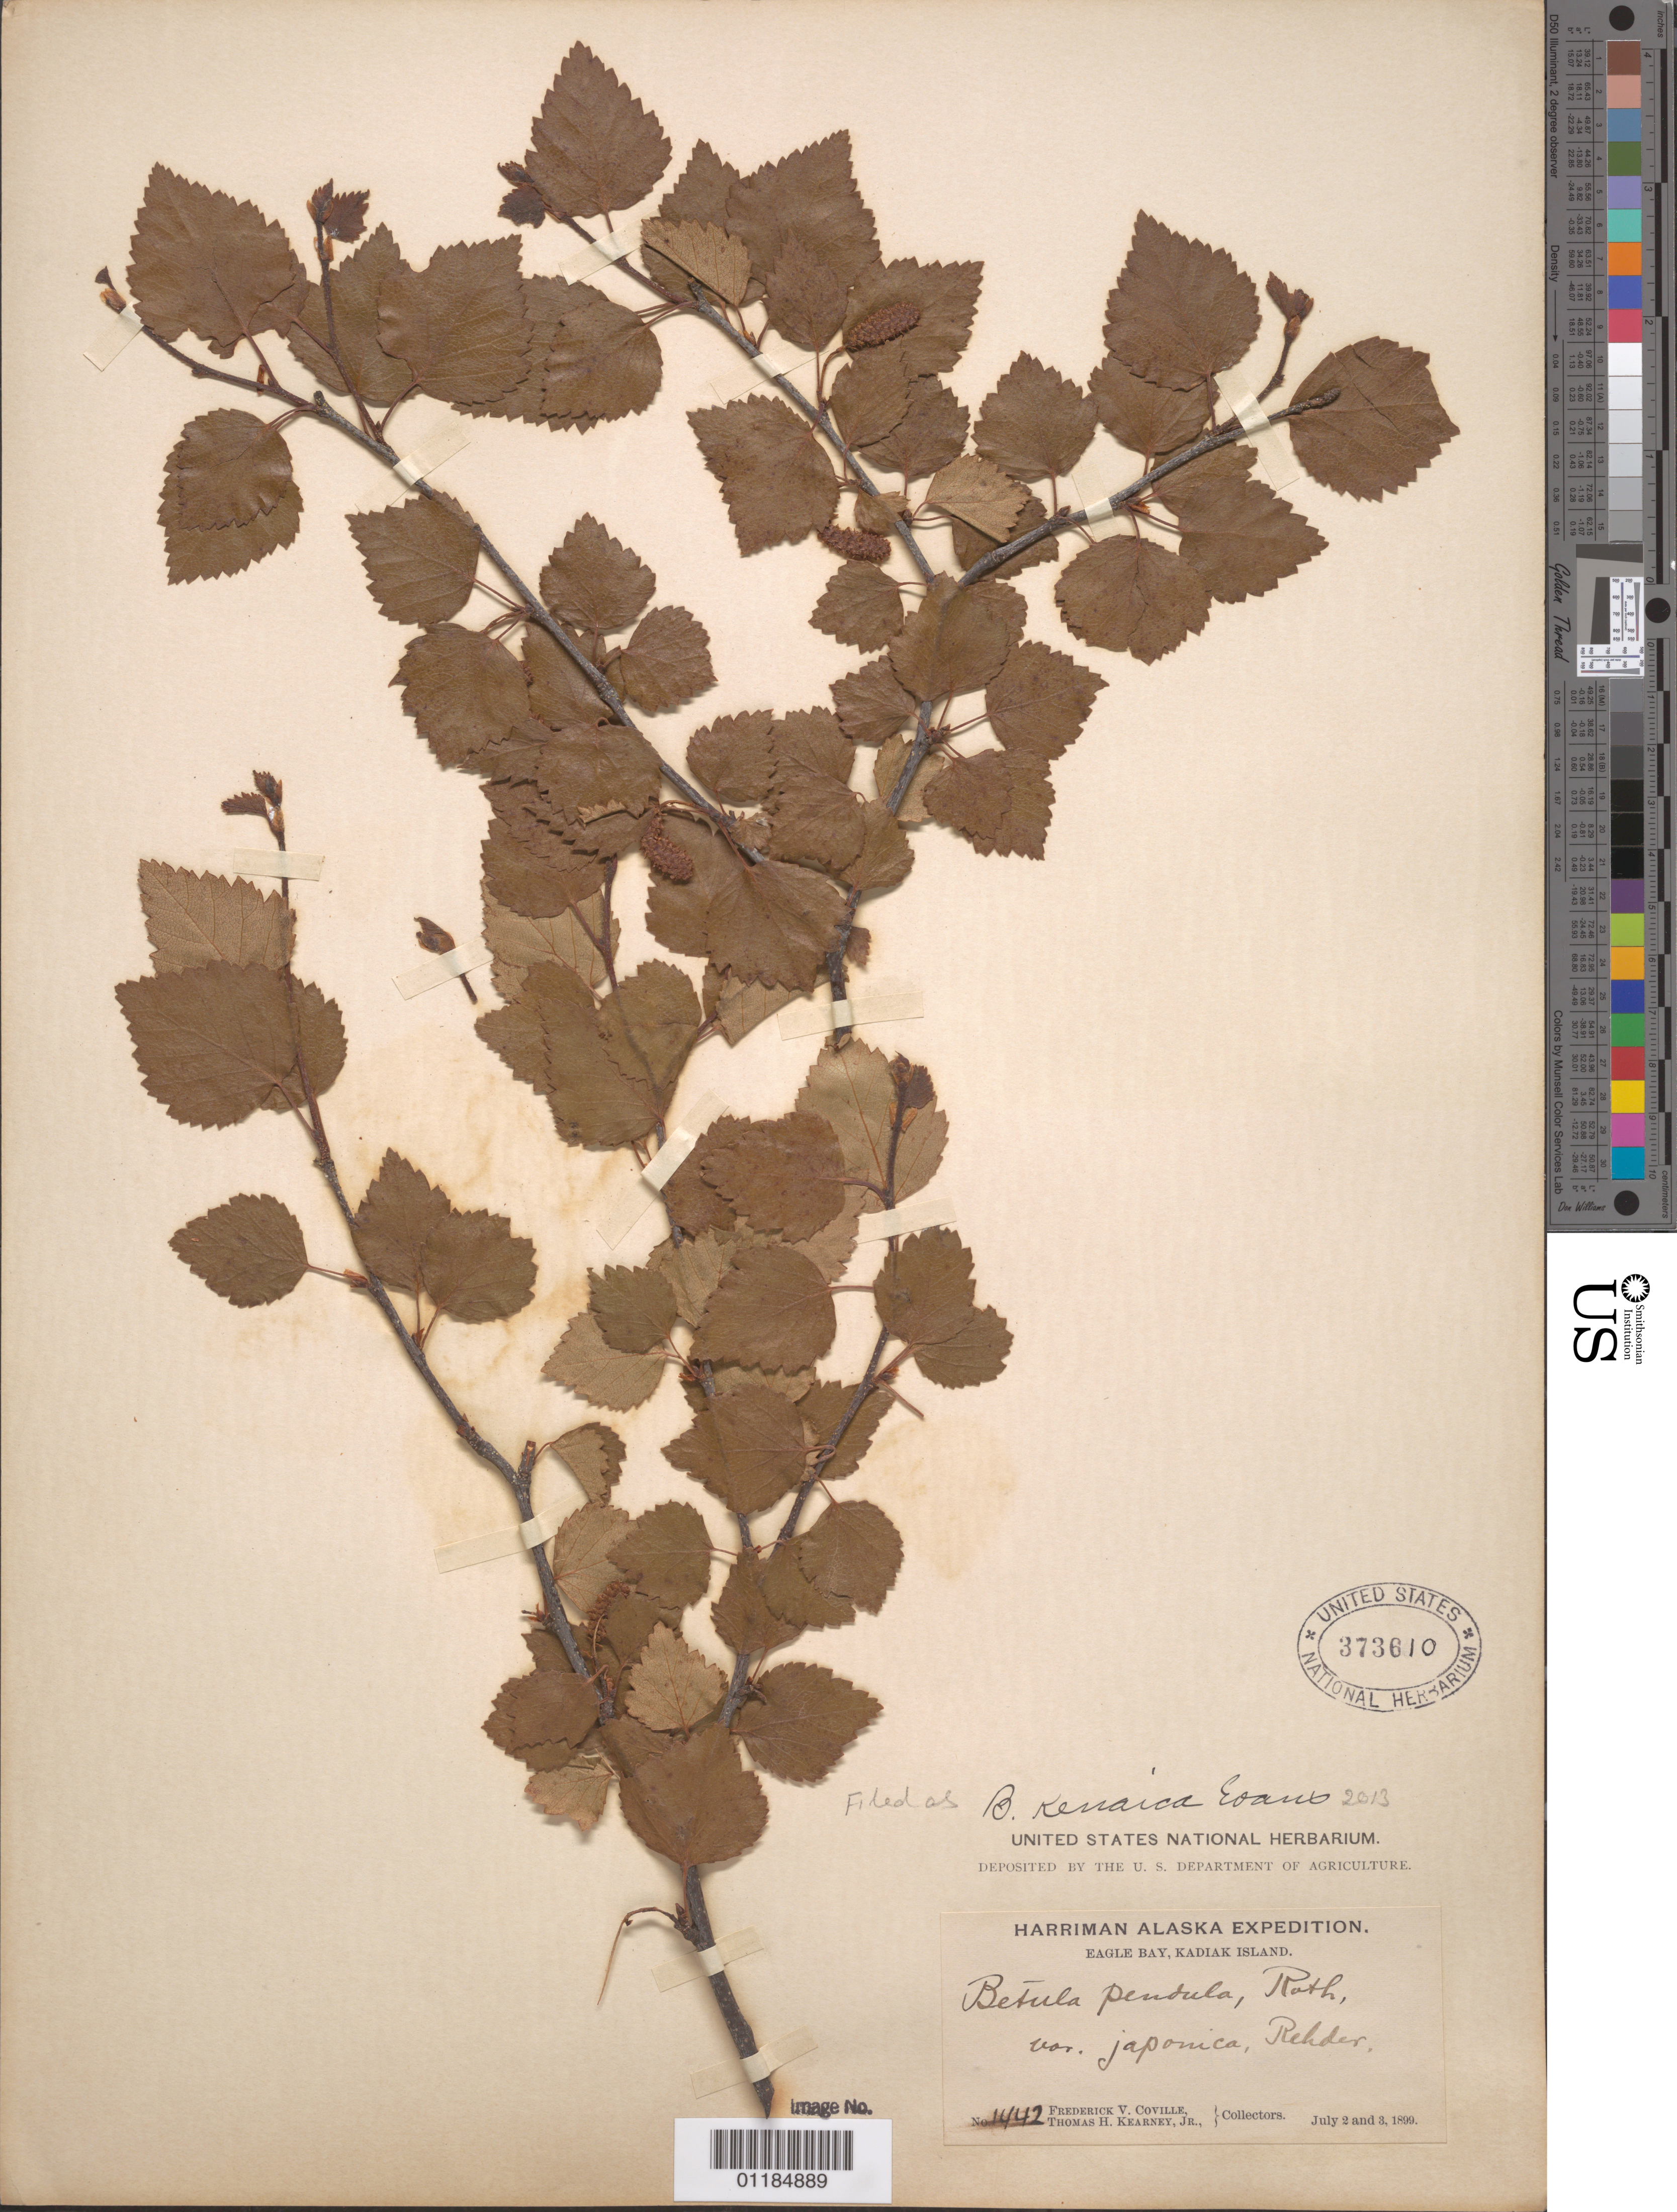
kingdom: Plantae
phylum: Tracheophyta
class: Magnoliopsida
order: Fagales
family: Betulaceae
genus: Betula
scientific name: Betula kenaica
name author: W.H. Evans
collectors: F. V. Coville & T. H. Kearney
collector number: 1442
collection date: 1899-07-02,1899-07-03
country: United States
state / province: Alaska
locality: Eagle Bay, Kadiak Island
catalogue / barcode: US 373610